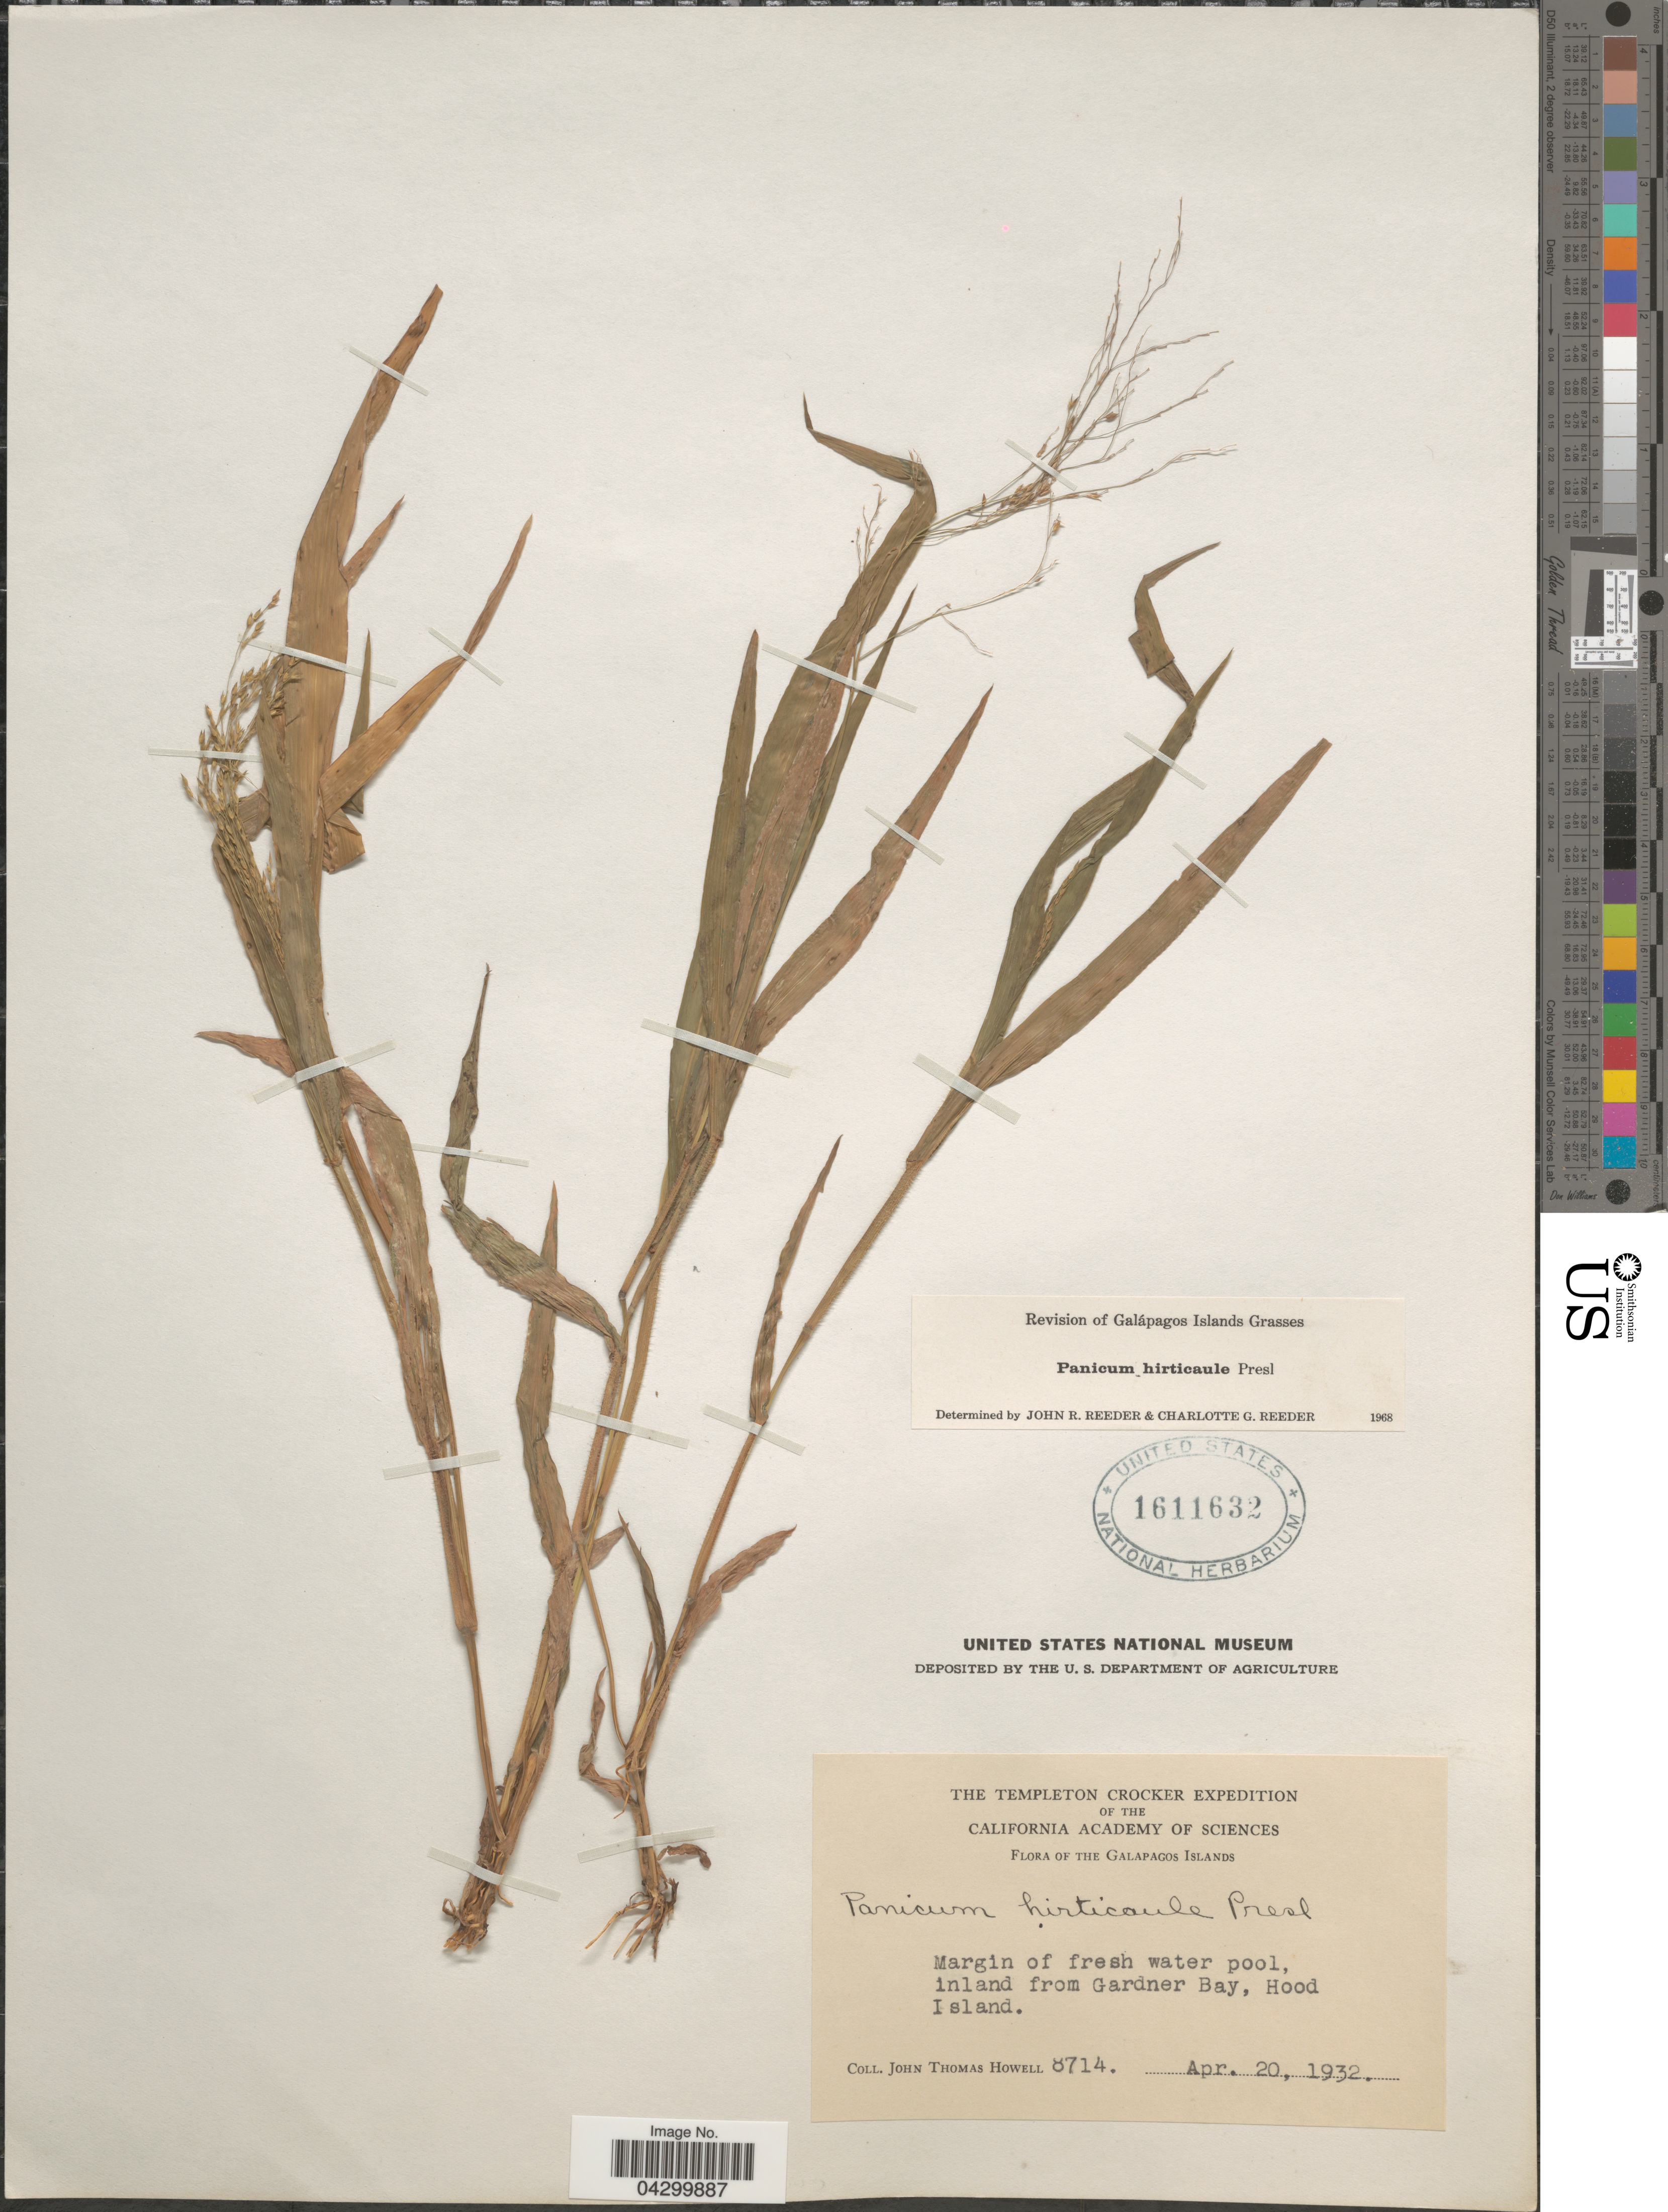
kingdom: Plantae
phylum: Tracheophyta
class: Liliopsida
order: Poales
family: Poaceae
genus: Panicum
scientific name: Panicum hirticaule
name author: J. Presl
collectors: J. T. Howell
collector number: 8714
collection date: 1932-04-20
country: Ecuador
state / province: Colón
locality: The Templeton Crocker Expedition of the California Academy of Sciences. Galapagos Islands. Margin of fresh water pool, inland from Gardner Bay, Hood Island.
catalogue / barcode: US 1611632